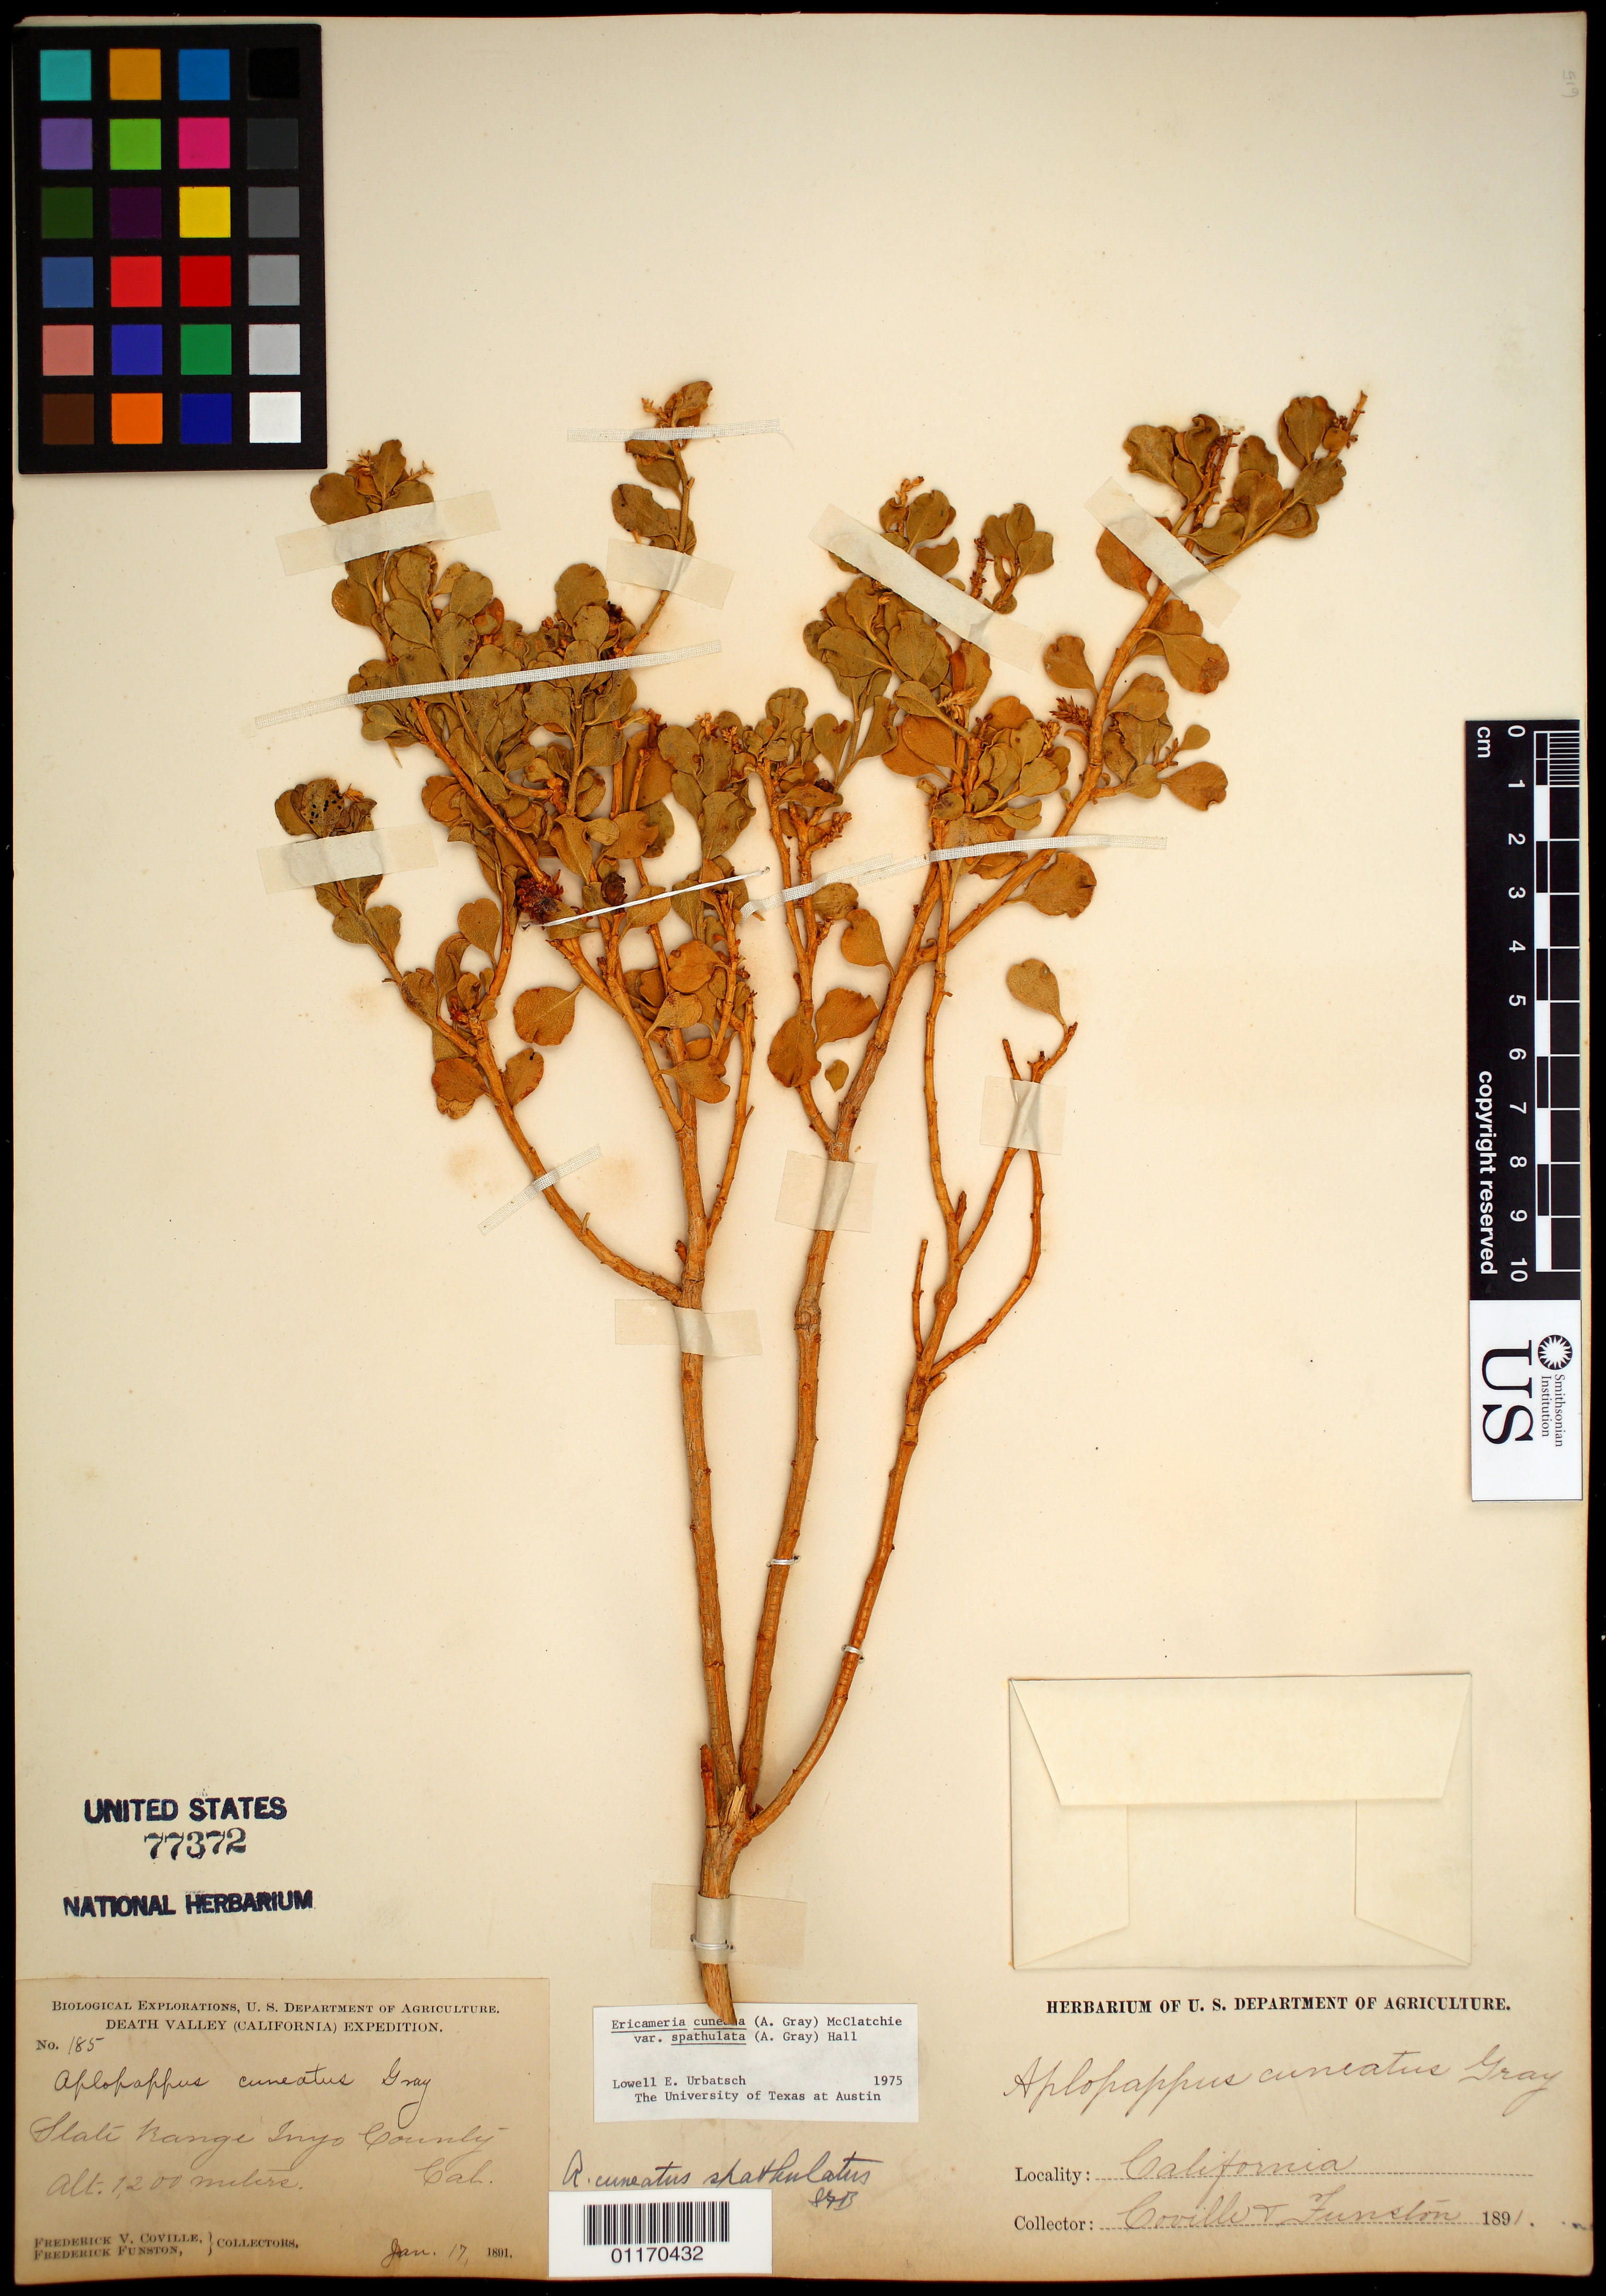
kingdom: Plantae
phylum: Tracheophyta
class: Magnoliopsida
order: Asterales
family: Asteraceae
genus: Ericameria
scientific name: Ericameria cuneata var. spathulata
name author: (A. Gray) H.M. Hall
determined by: Urbatsch, L. E., (TEX), University of Texas Austin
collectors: F. V. Coville & F. Funston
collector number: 185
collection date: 1891-01-17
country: United States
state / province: California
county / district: Inyo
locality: Slate Range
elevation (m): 1200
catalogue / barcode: US 77372